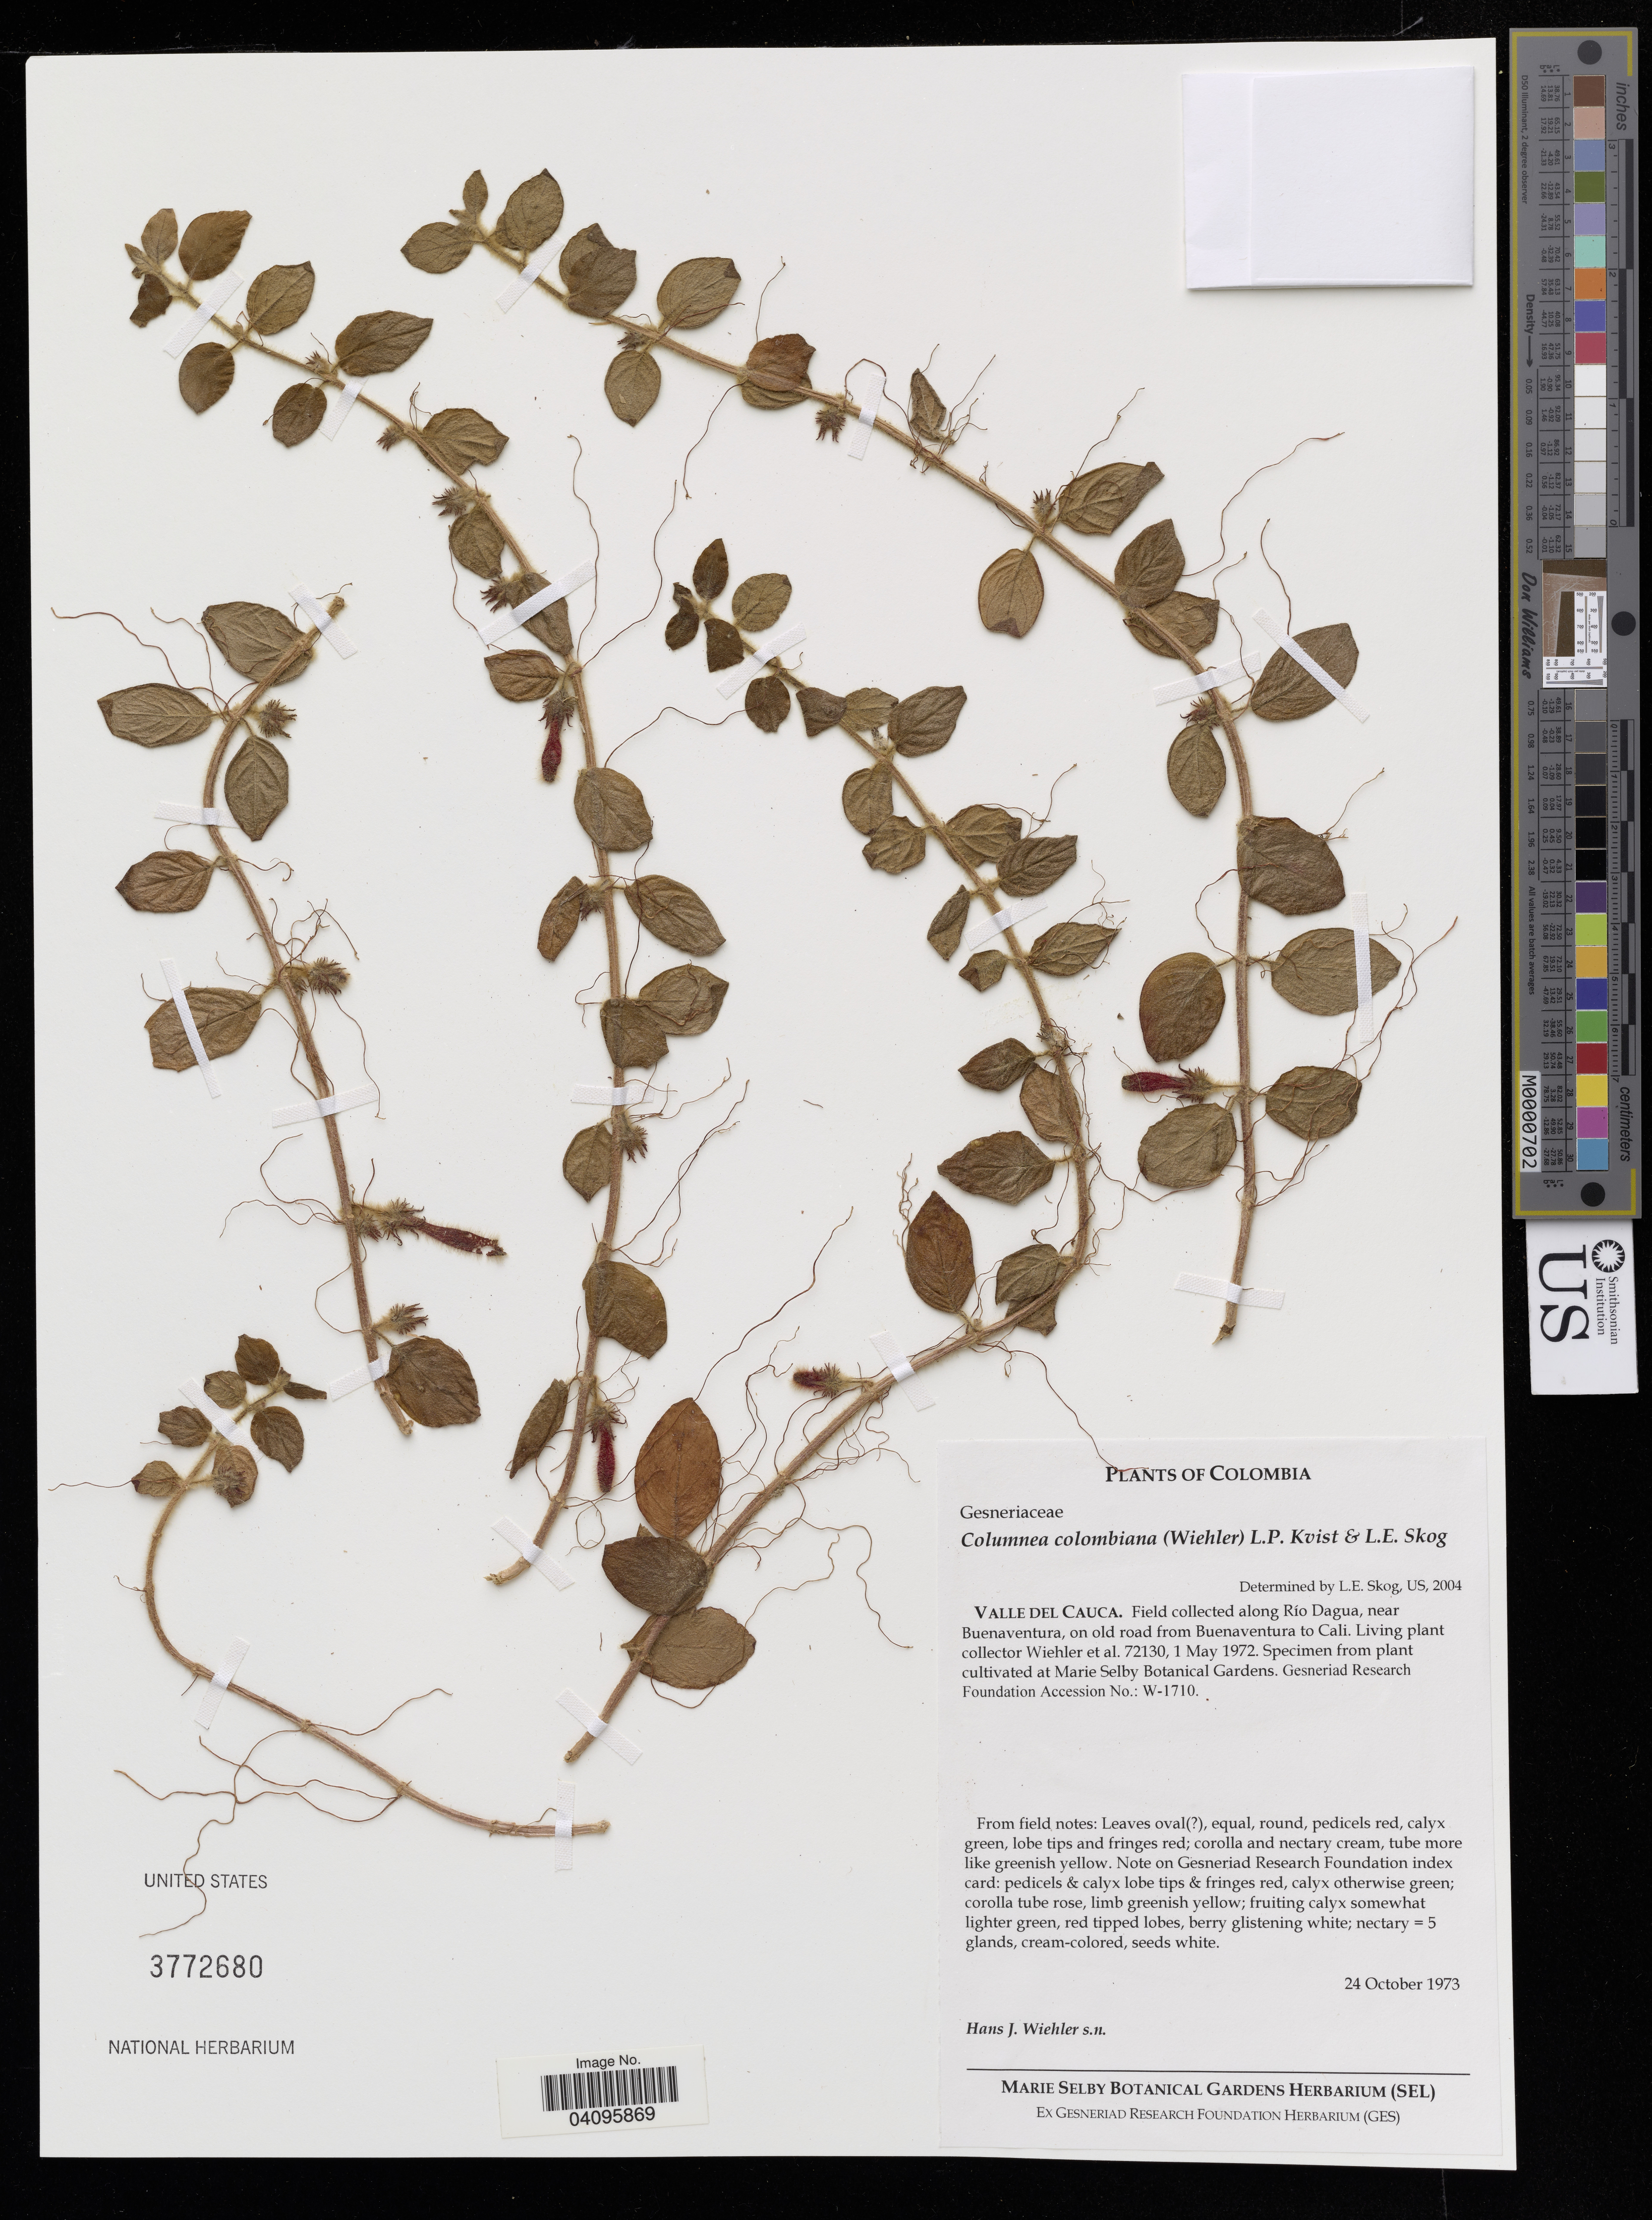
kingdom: Plantae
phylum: Tracheophyta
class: Magnoliopsida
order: Lamiales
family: Gesneriaceae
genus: Columnea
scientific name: Columnea columbiana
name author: Wiehler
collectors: H. J. Wiehler & et al.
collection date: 1973-10-24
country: United States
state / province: Florida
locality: Marie Selby Botanical Gardens.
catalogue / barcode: US 3772680